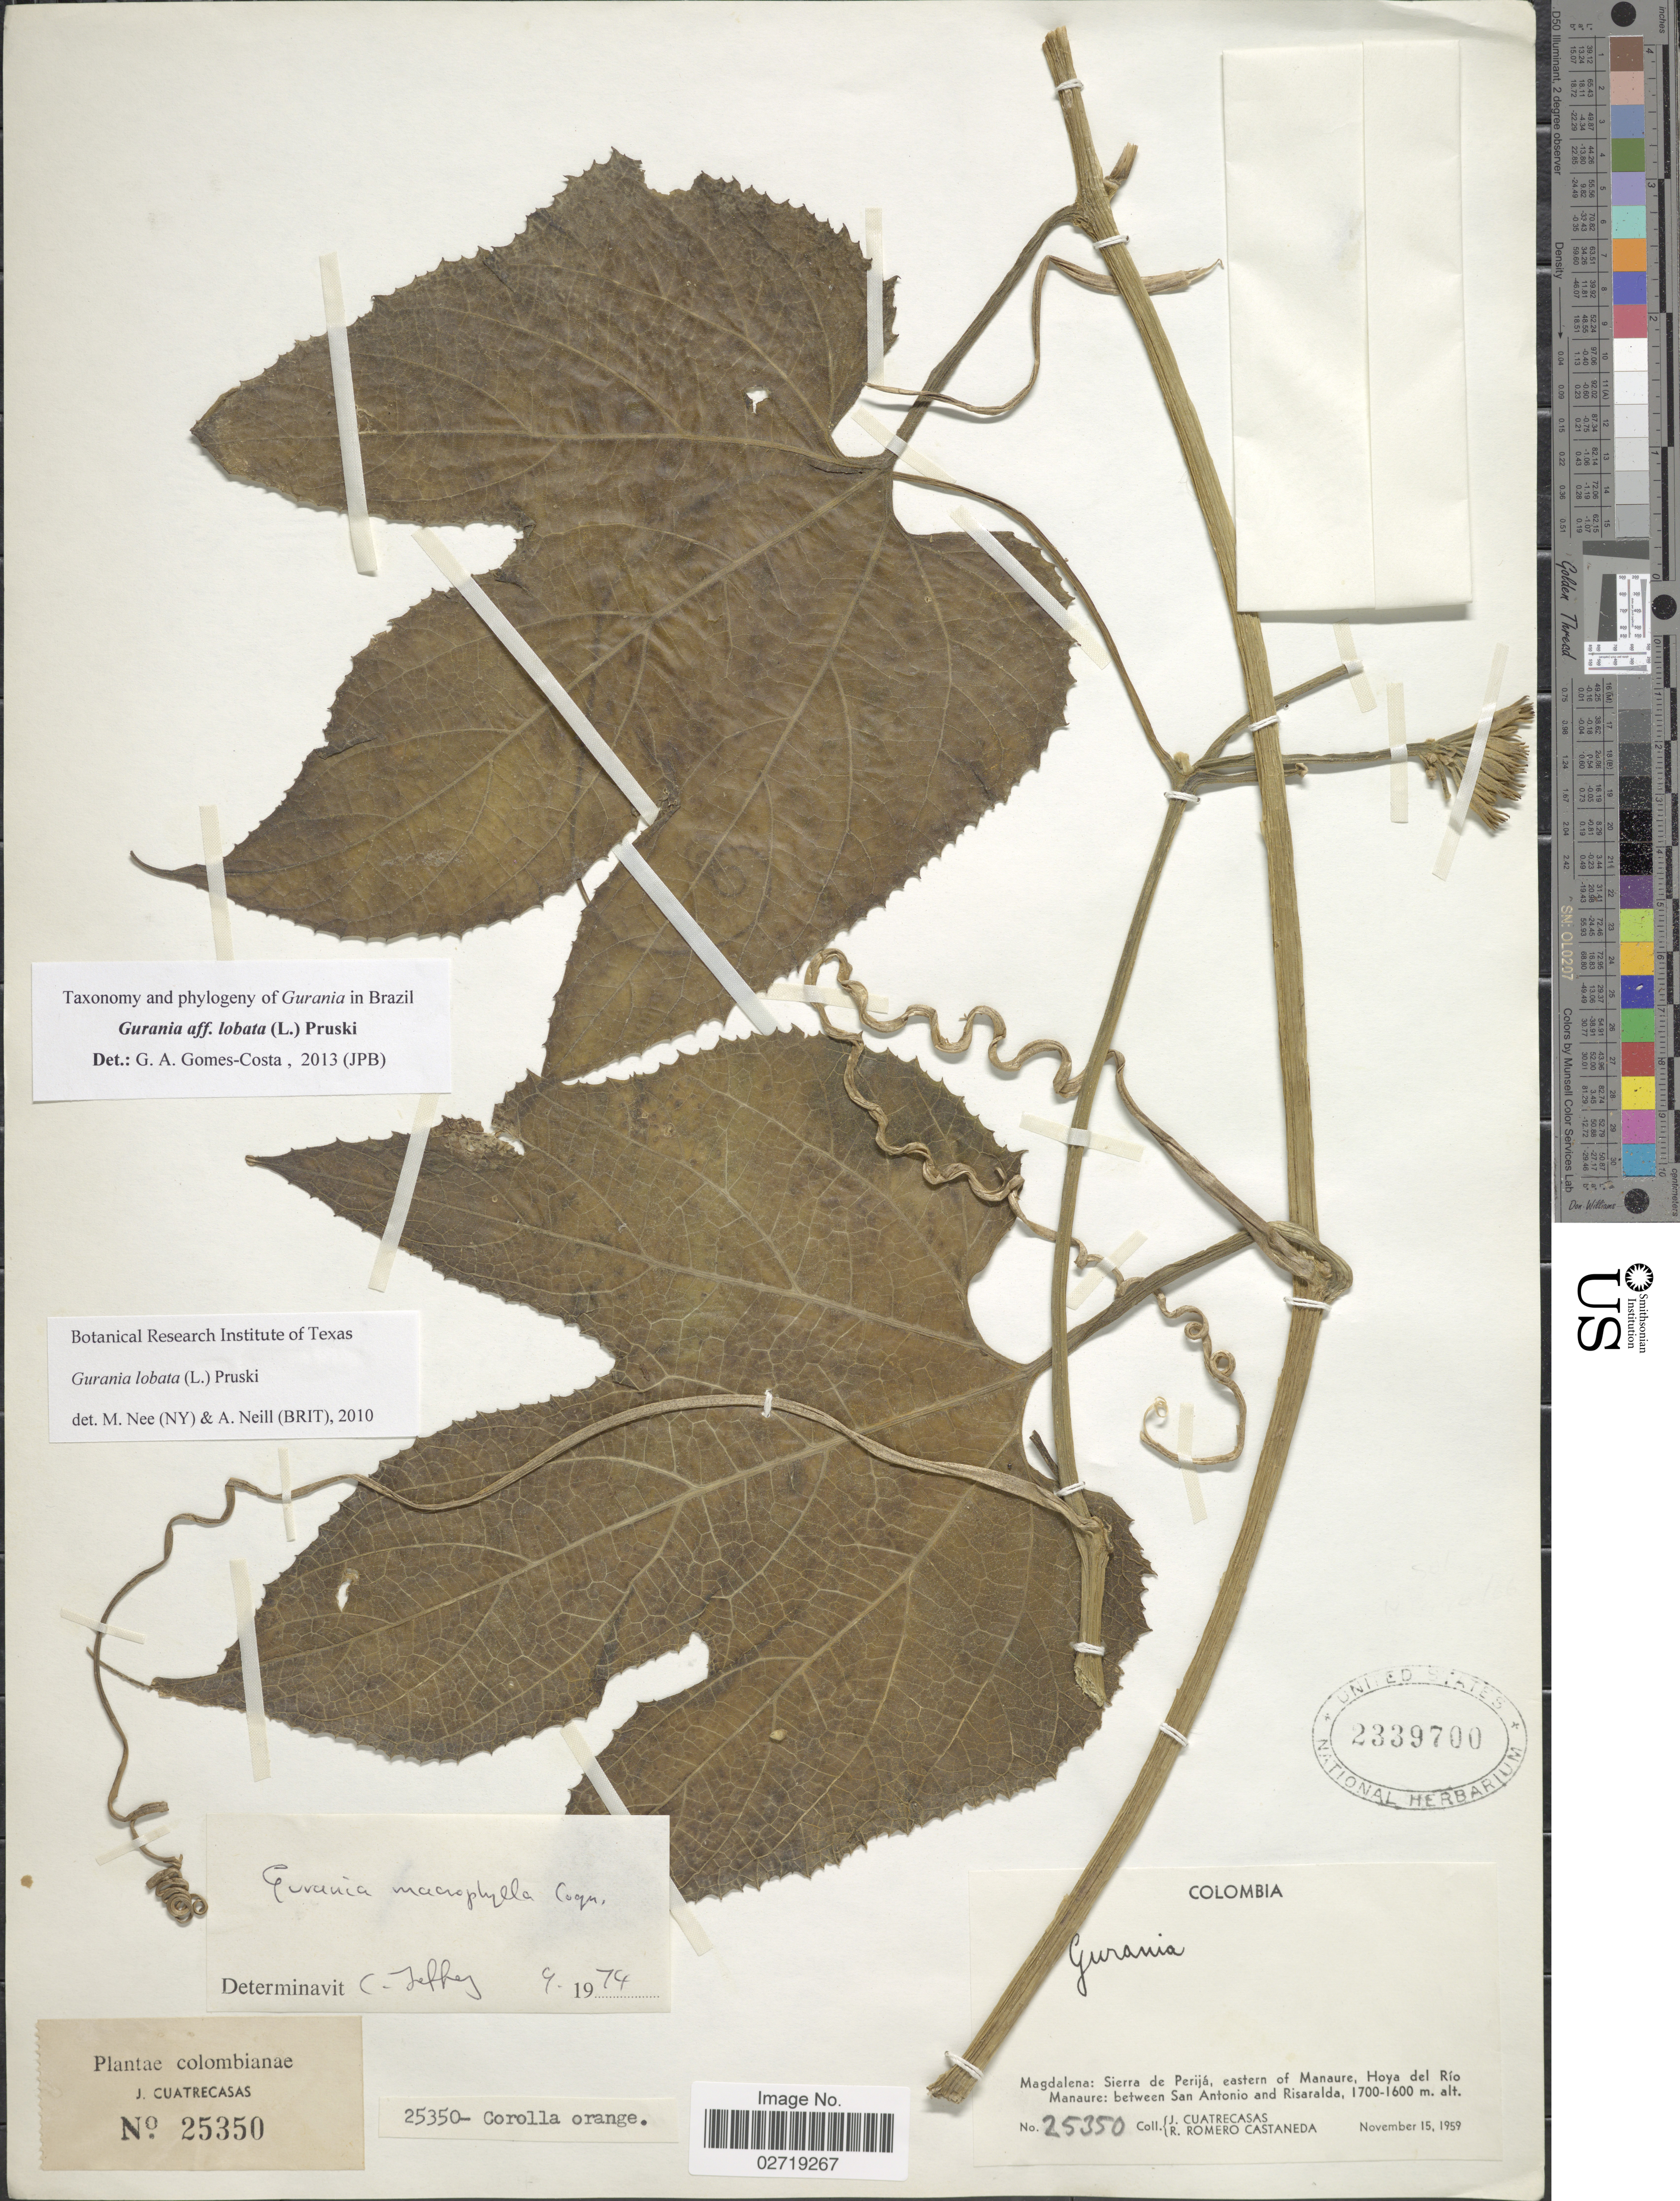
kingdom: Plantae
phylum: Tracheophyta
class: Magnoliopsida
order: Cucurbitales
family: Cucurbitaceae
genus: Gurania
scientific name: Gurania lobata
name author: (L.) Pruski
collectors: J. Cuatrecasas & R. Romero Castañeda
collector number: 25350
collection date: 1959-11-15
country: Colombia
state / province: Magdalena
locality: Sierra de Perija, eastern of Manaure, Hoya del Rio Manaure: between San Antonio and Risaralda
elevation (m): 1600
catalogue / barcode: US 2339700